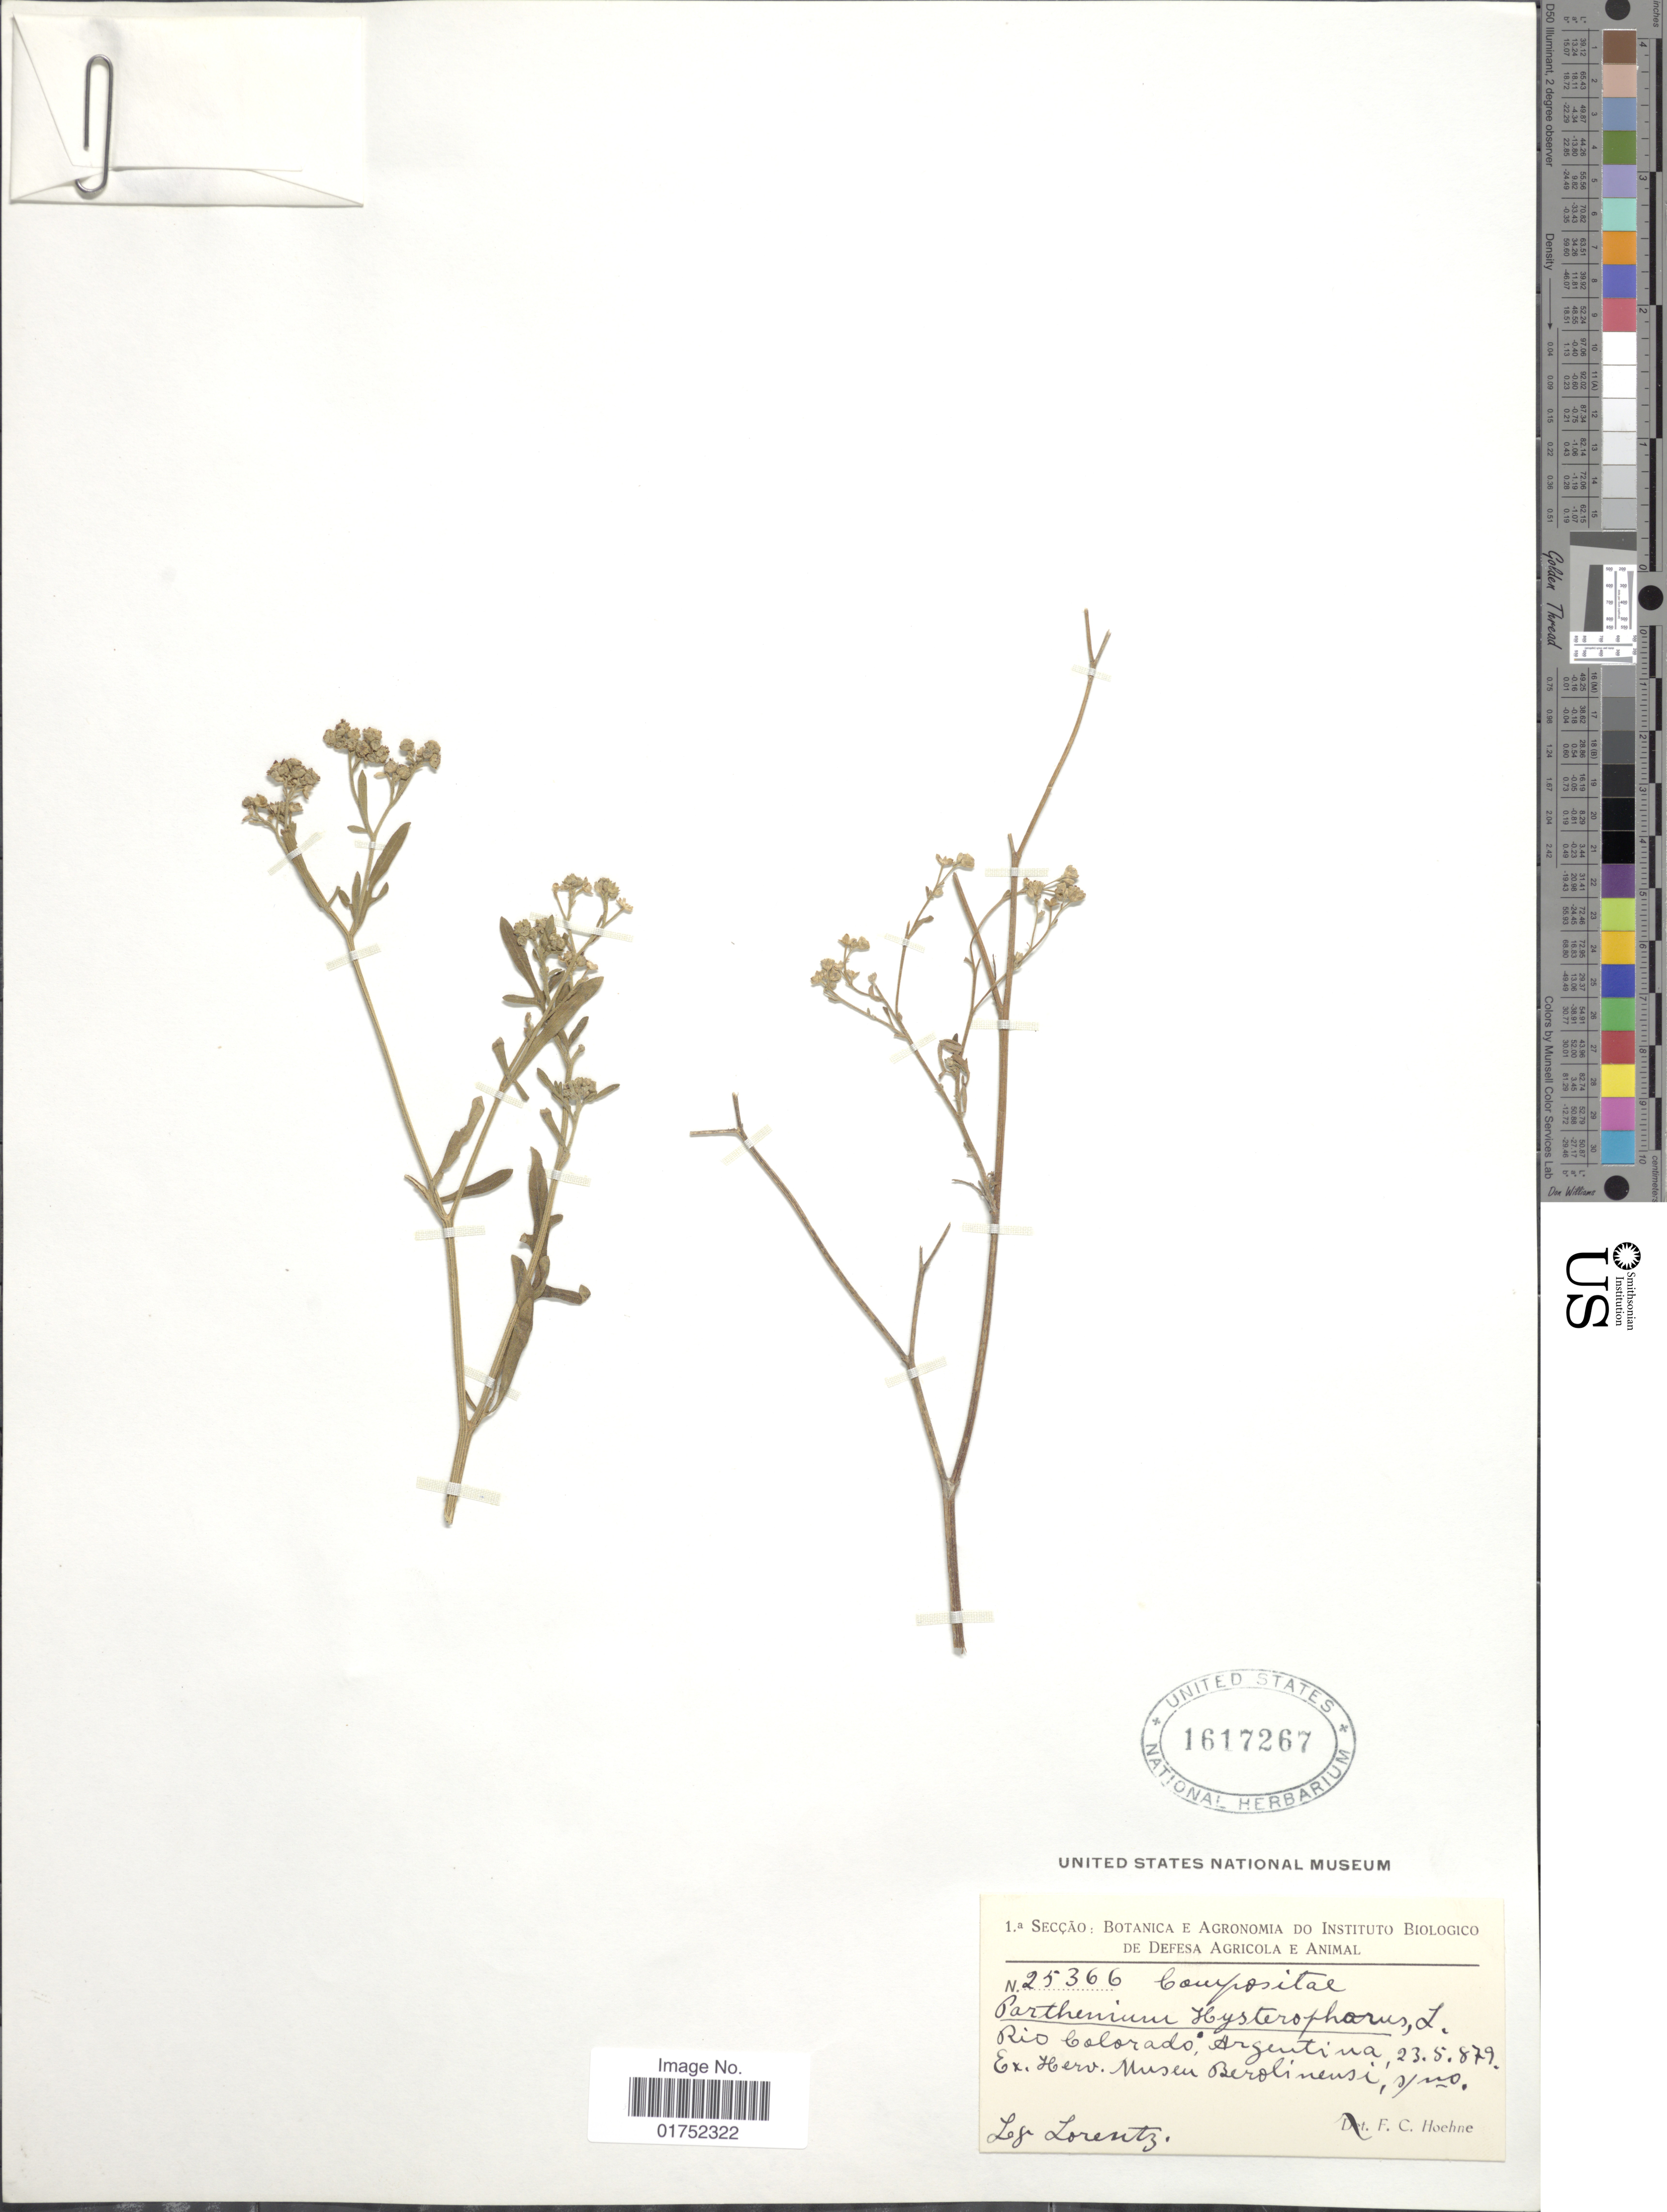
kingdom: Plantae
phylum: Tracheophyta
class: Magnoliopsida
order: Asterales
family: Asteraceae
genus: Parthenium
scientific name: Parthenium hysterophorus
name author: L.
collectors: P. G. Lorentz & F. C. Hoehne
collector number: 25366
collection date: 1879-05-23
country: Argentina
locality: Rio Colorado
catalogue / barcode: US 1617267